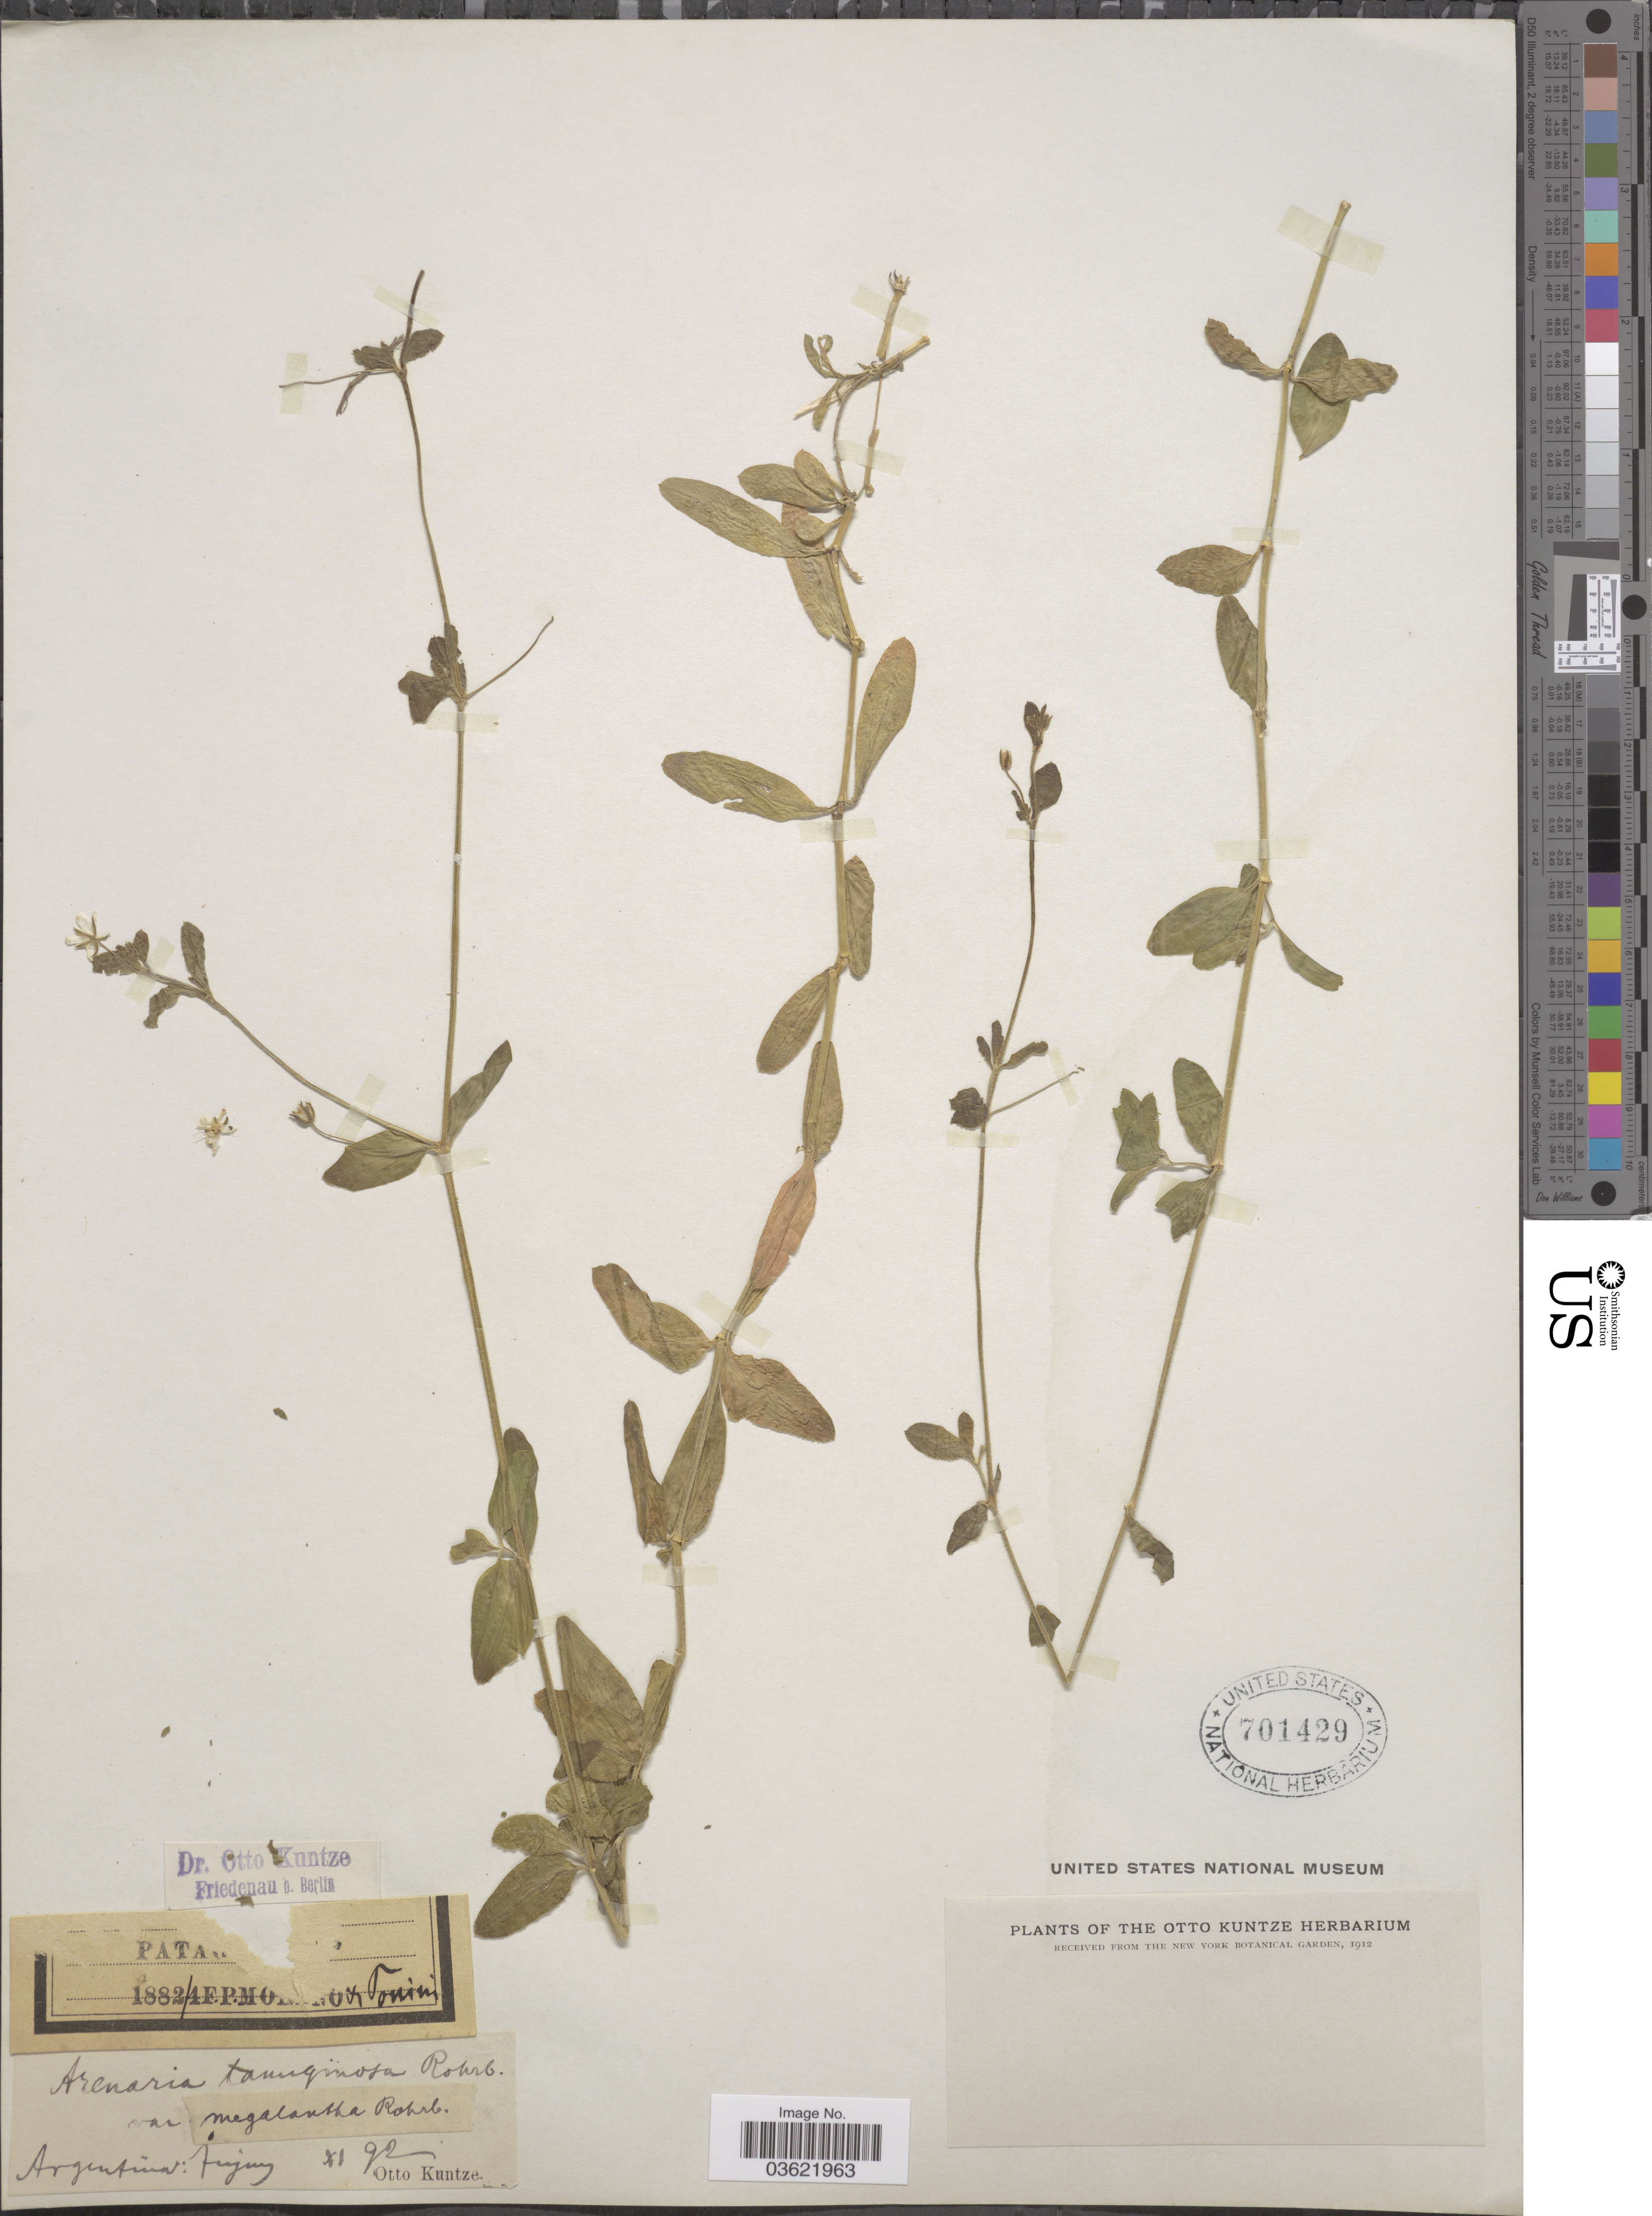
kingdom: Plantae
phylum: Tracheophyta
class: Magnoliopsida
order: Caryophyllales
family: Caryophyllaceae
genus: Arenaria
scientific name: Arenaria lanuginosa var. megalantha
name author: Rohrb.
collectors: C.E.O. Kuntze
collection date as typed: Transcribed d/m/y: /11/92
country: Argentina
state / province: Jujuy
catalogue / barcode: US 701429